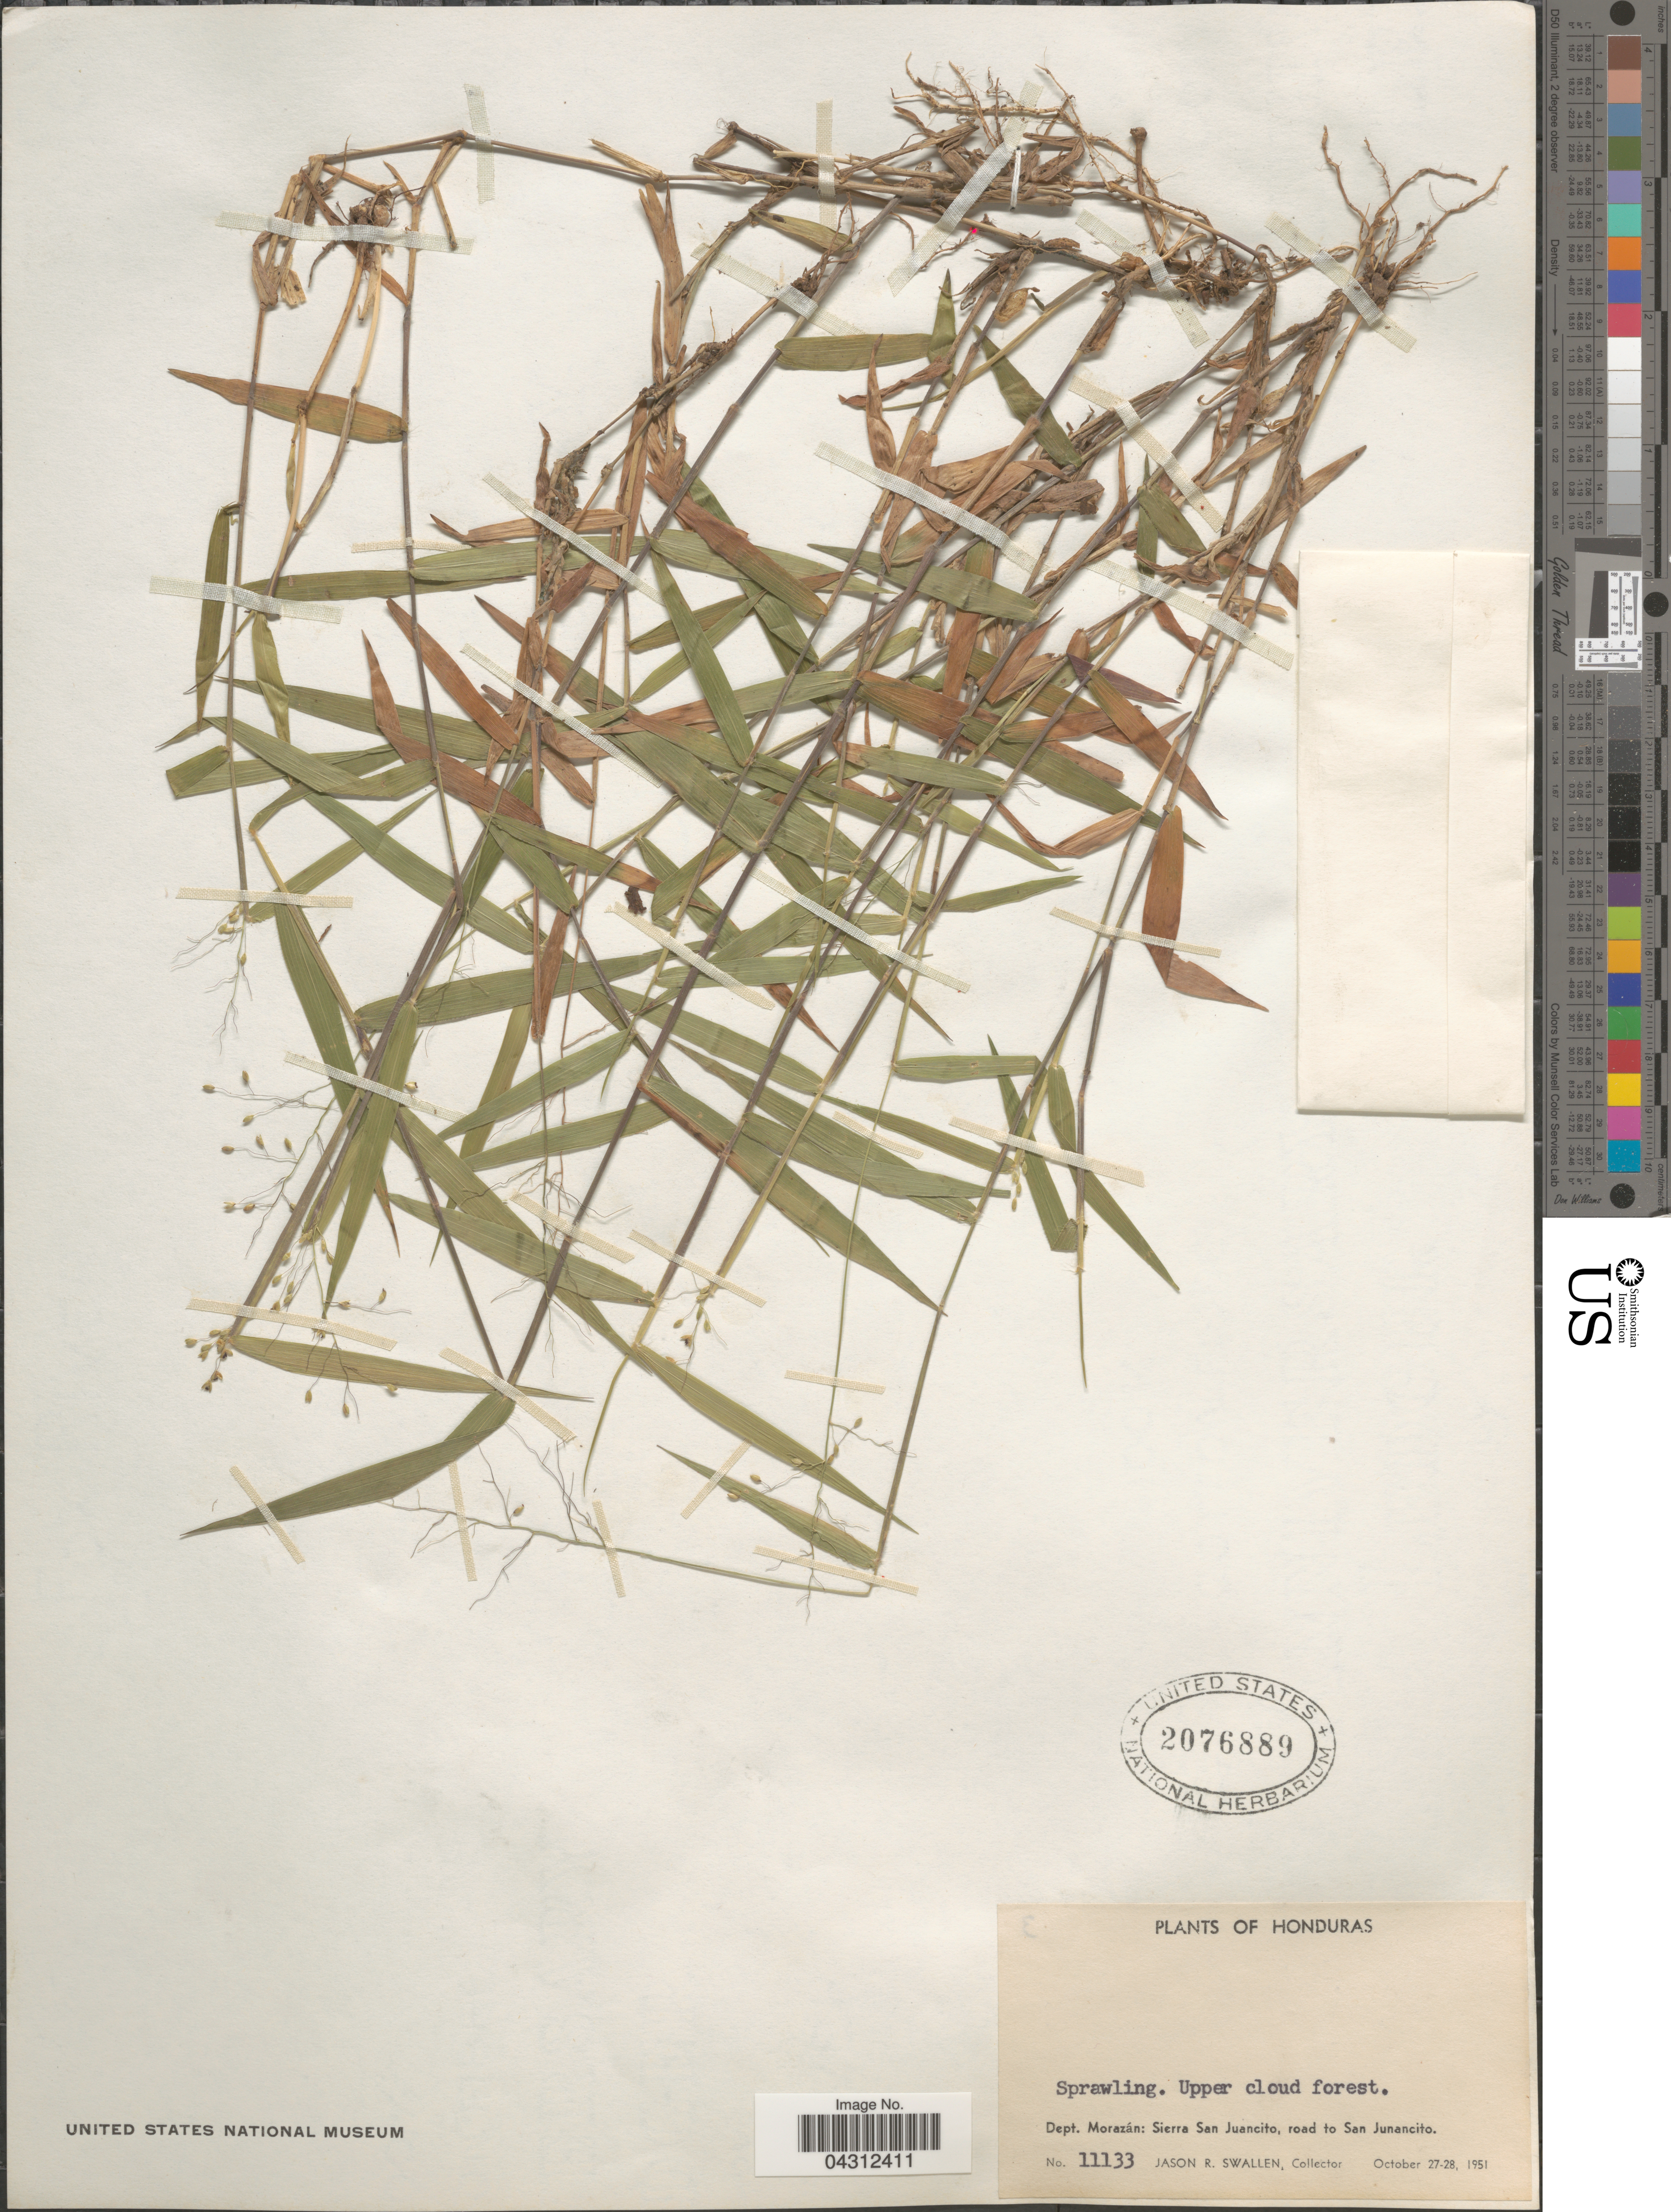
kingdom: Plantae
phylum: Tracheophyta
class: Liliopsida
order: Poales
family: Poaceae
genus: Panicum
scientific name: Panicum sp.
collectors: J. R. Swallen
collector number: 11133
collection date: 1951-10-27/1951-10-28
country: Honduras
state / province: Fco. Morazán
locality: Dept. Morazán: Sierra San Juancito, road to San Junancito.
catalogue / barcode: US 2076889